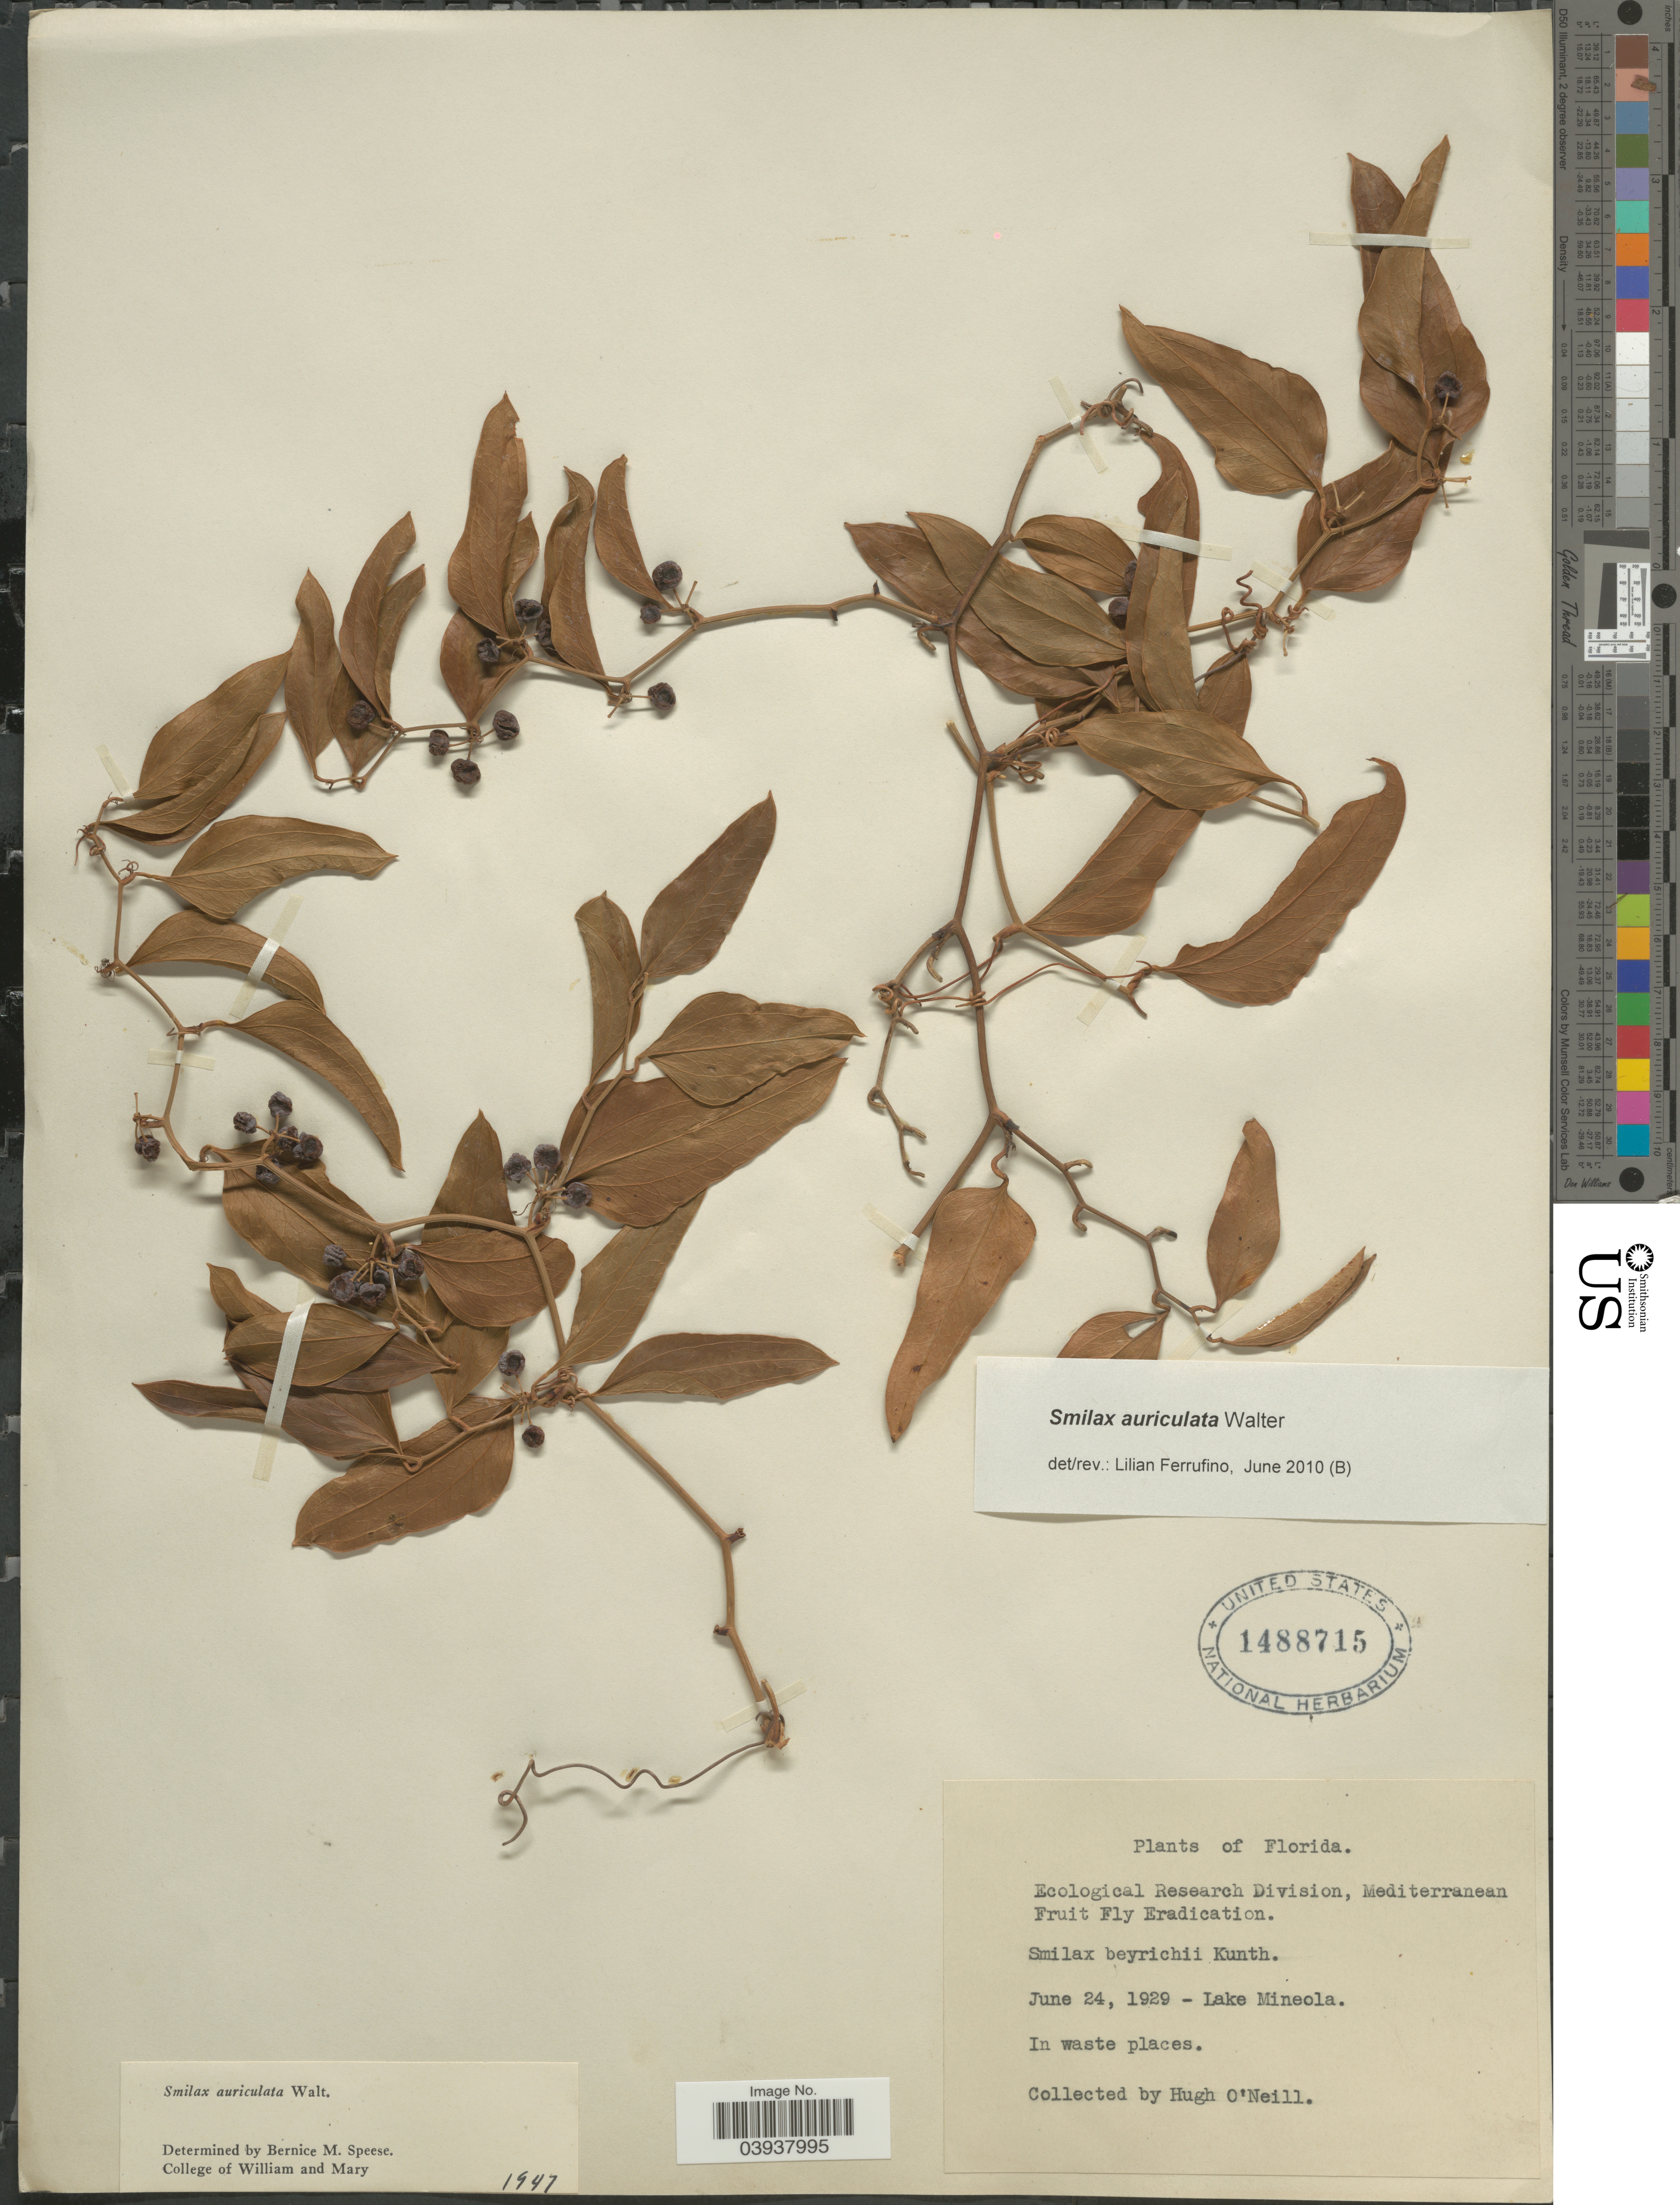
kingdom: Plantae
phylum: Tracheophyta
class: Liliopsida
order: Liliales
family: Smilacaceae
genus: Smilax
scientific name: Smilax auriculata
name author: Walter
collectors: H. O'Neill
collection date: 1929-06-24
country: United States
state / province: Florida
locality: Lake Mineola.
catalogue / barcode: US 1488715